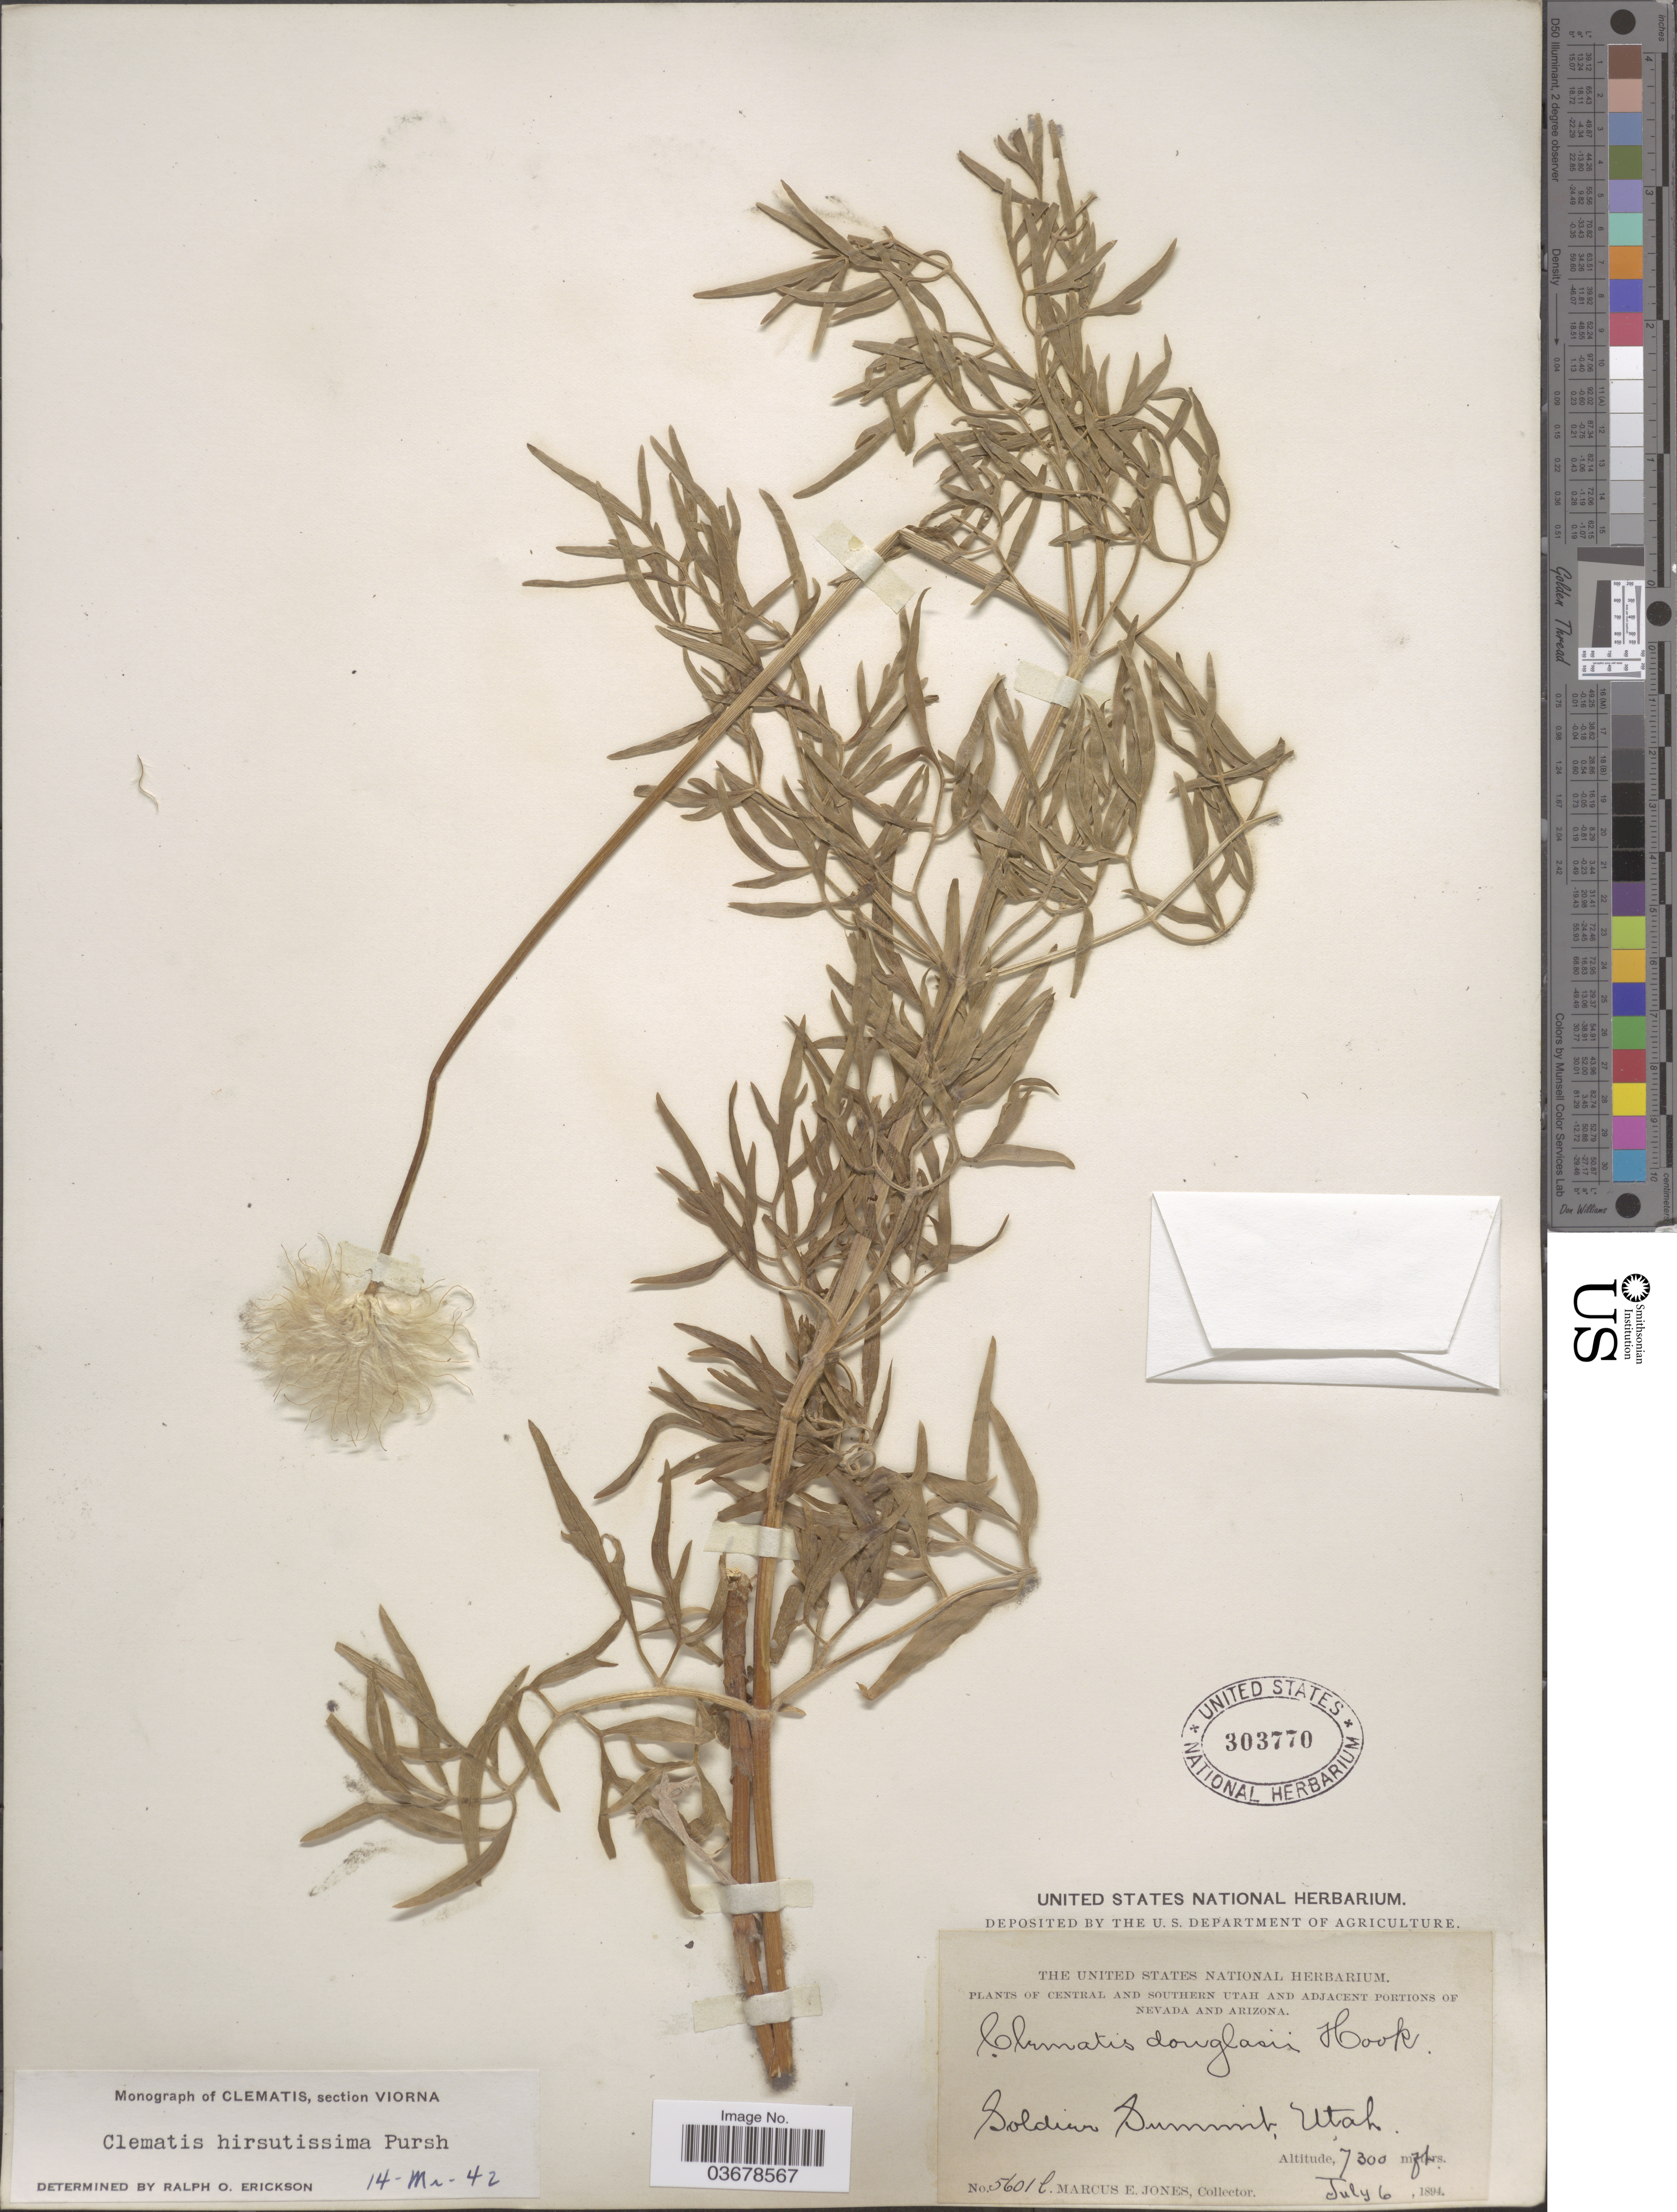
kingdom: Plantae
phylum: Tracheophyta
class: Magnoliopsida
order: Ranunculales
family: Ranunculaceae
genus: Clematis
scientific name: Clematis viorna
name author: L.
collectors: M. E. Jones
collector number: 5601l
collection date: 1894-07-06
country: United States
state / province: Utah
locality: Central and Southern Utah. Soldier Summit.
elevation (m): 2225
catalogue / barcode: US 303770